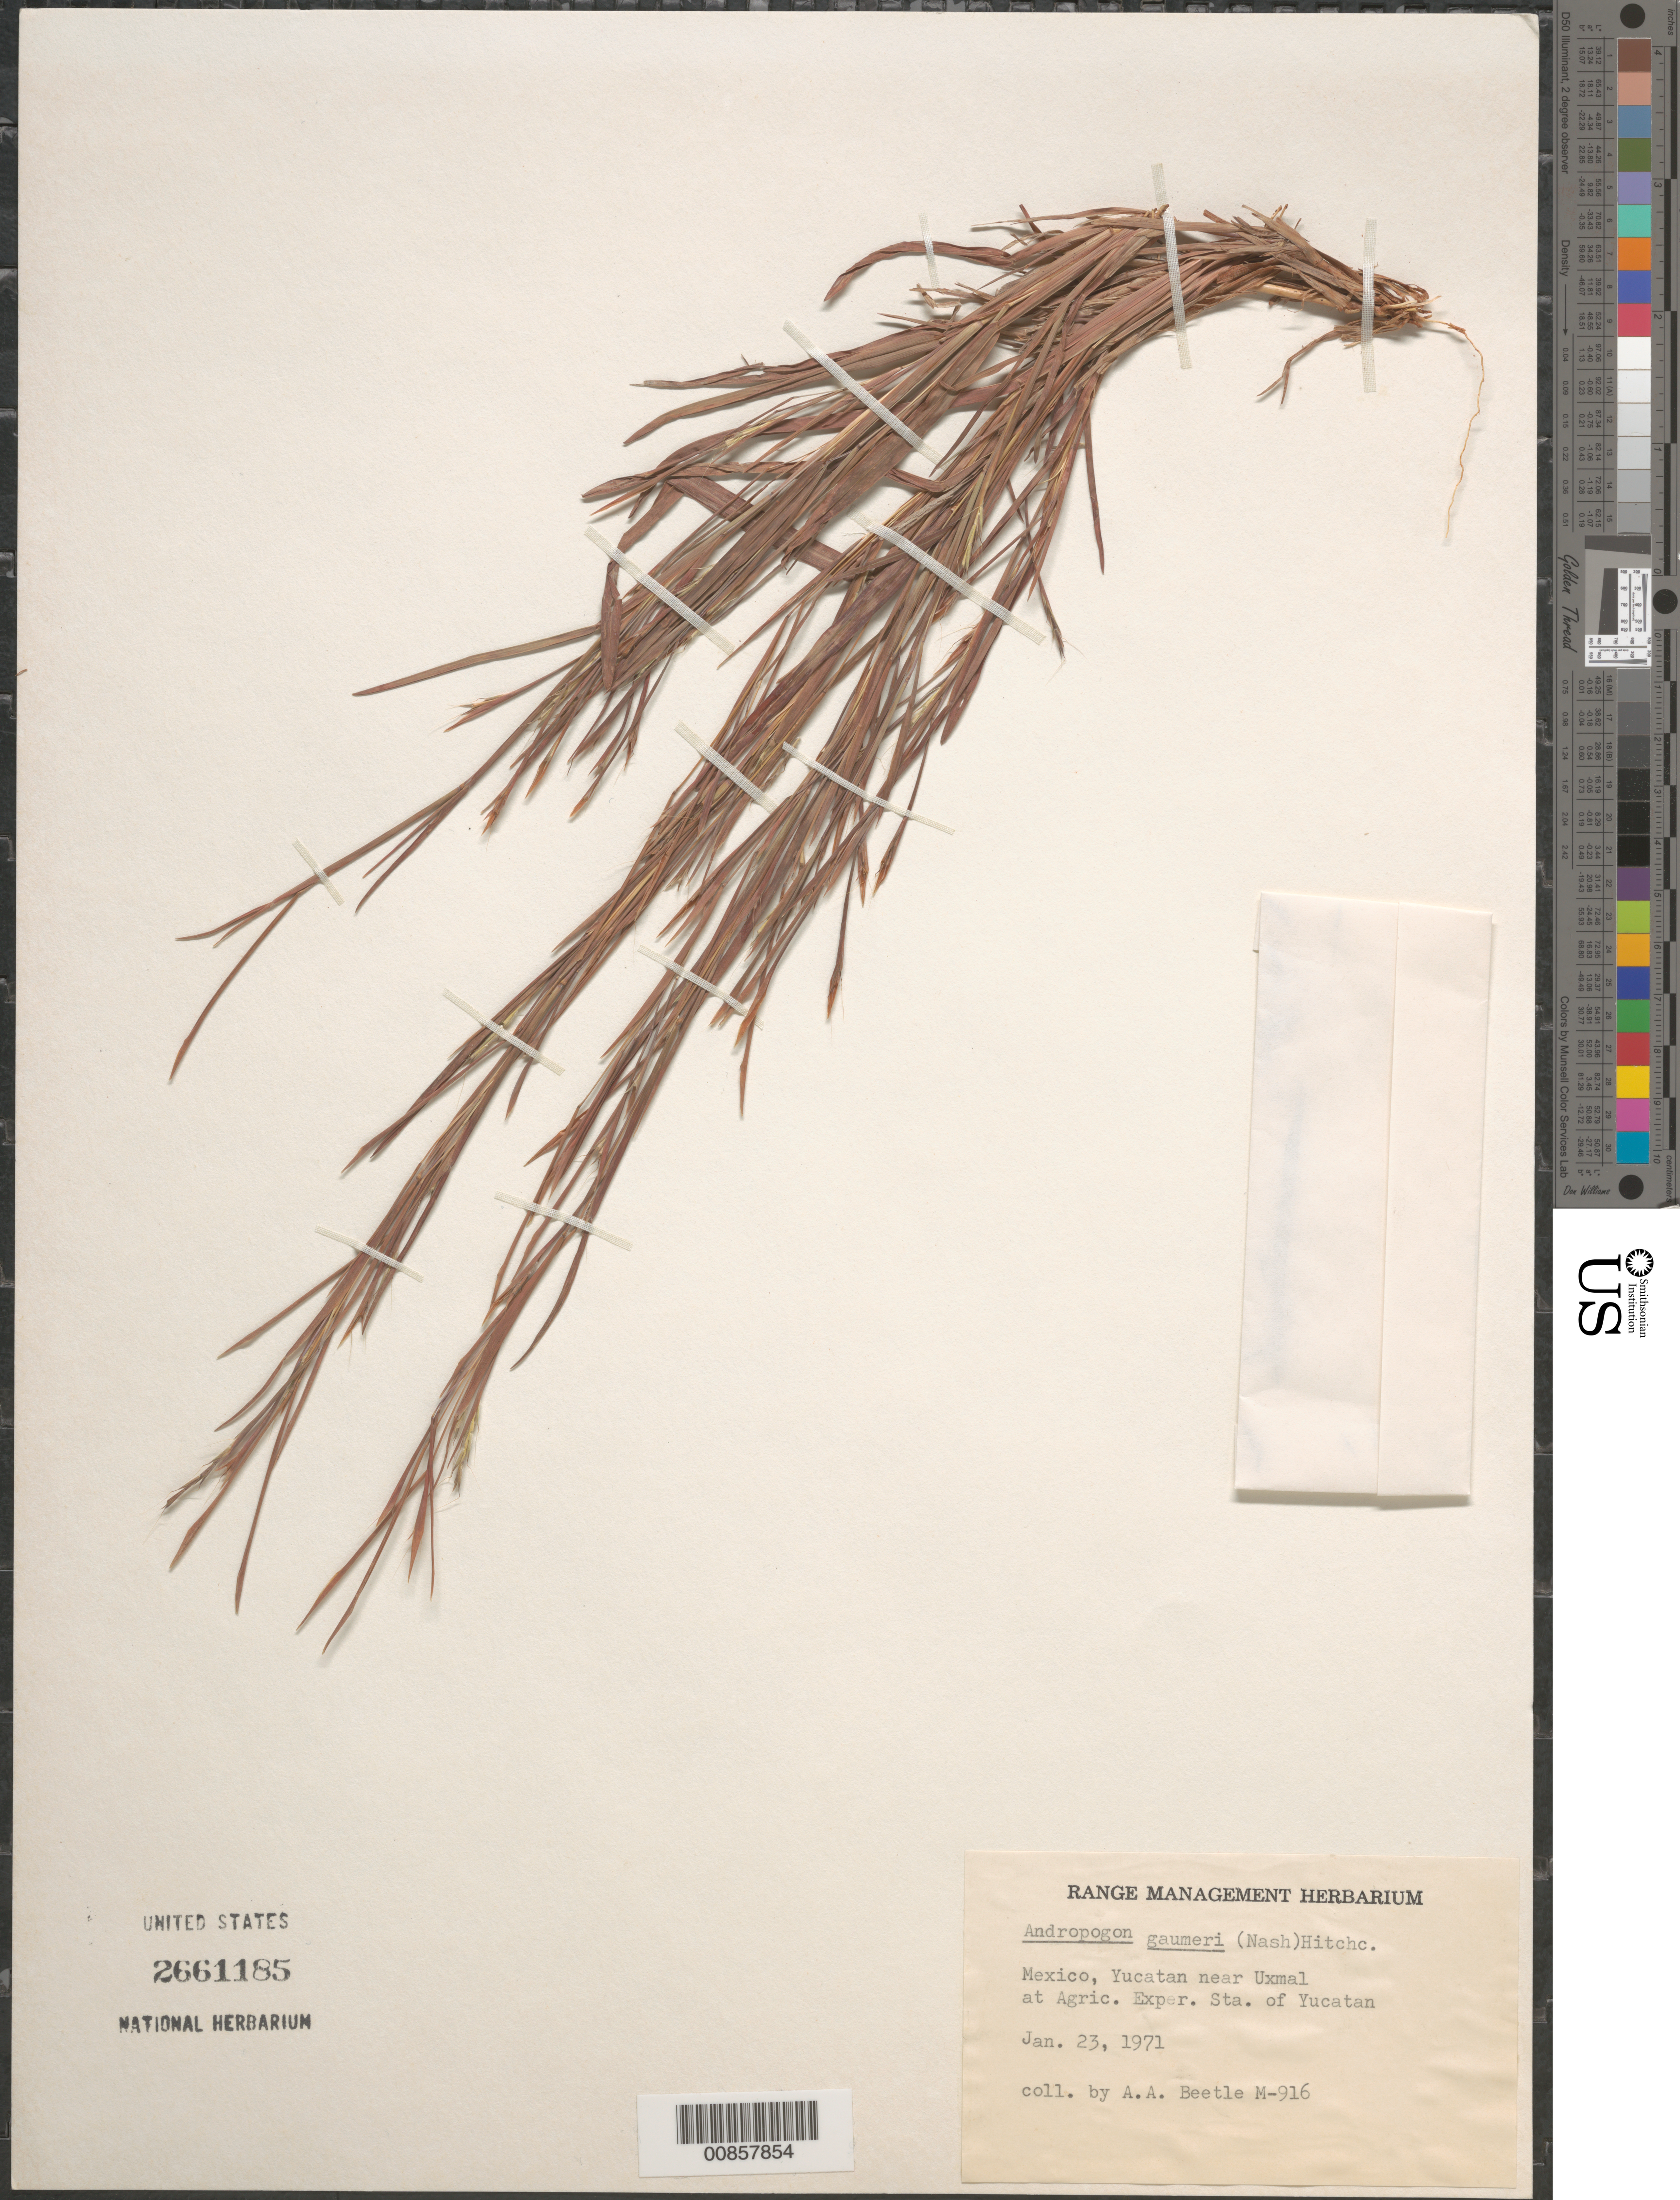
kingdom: Plantae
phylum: Tracheophyta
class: Liliopsida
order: Poales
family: Poaceae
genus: Andropogon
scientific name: Andropogon gaumeri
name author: (Nash) Hitchc.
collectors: A. A. Beetle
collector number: M-916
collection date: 1971-01-23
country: Mexico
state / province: Yucatán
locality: Near Uxmal at Agric. Exper. Sta. of Yucatán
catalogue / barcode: US 2001185